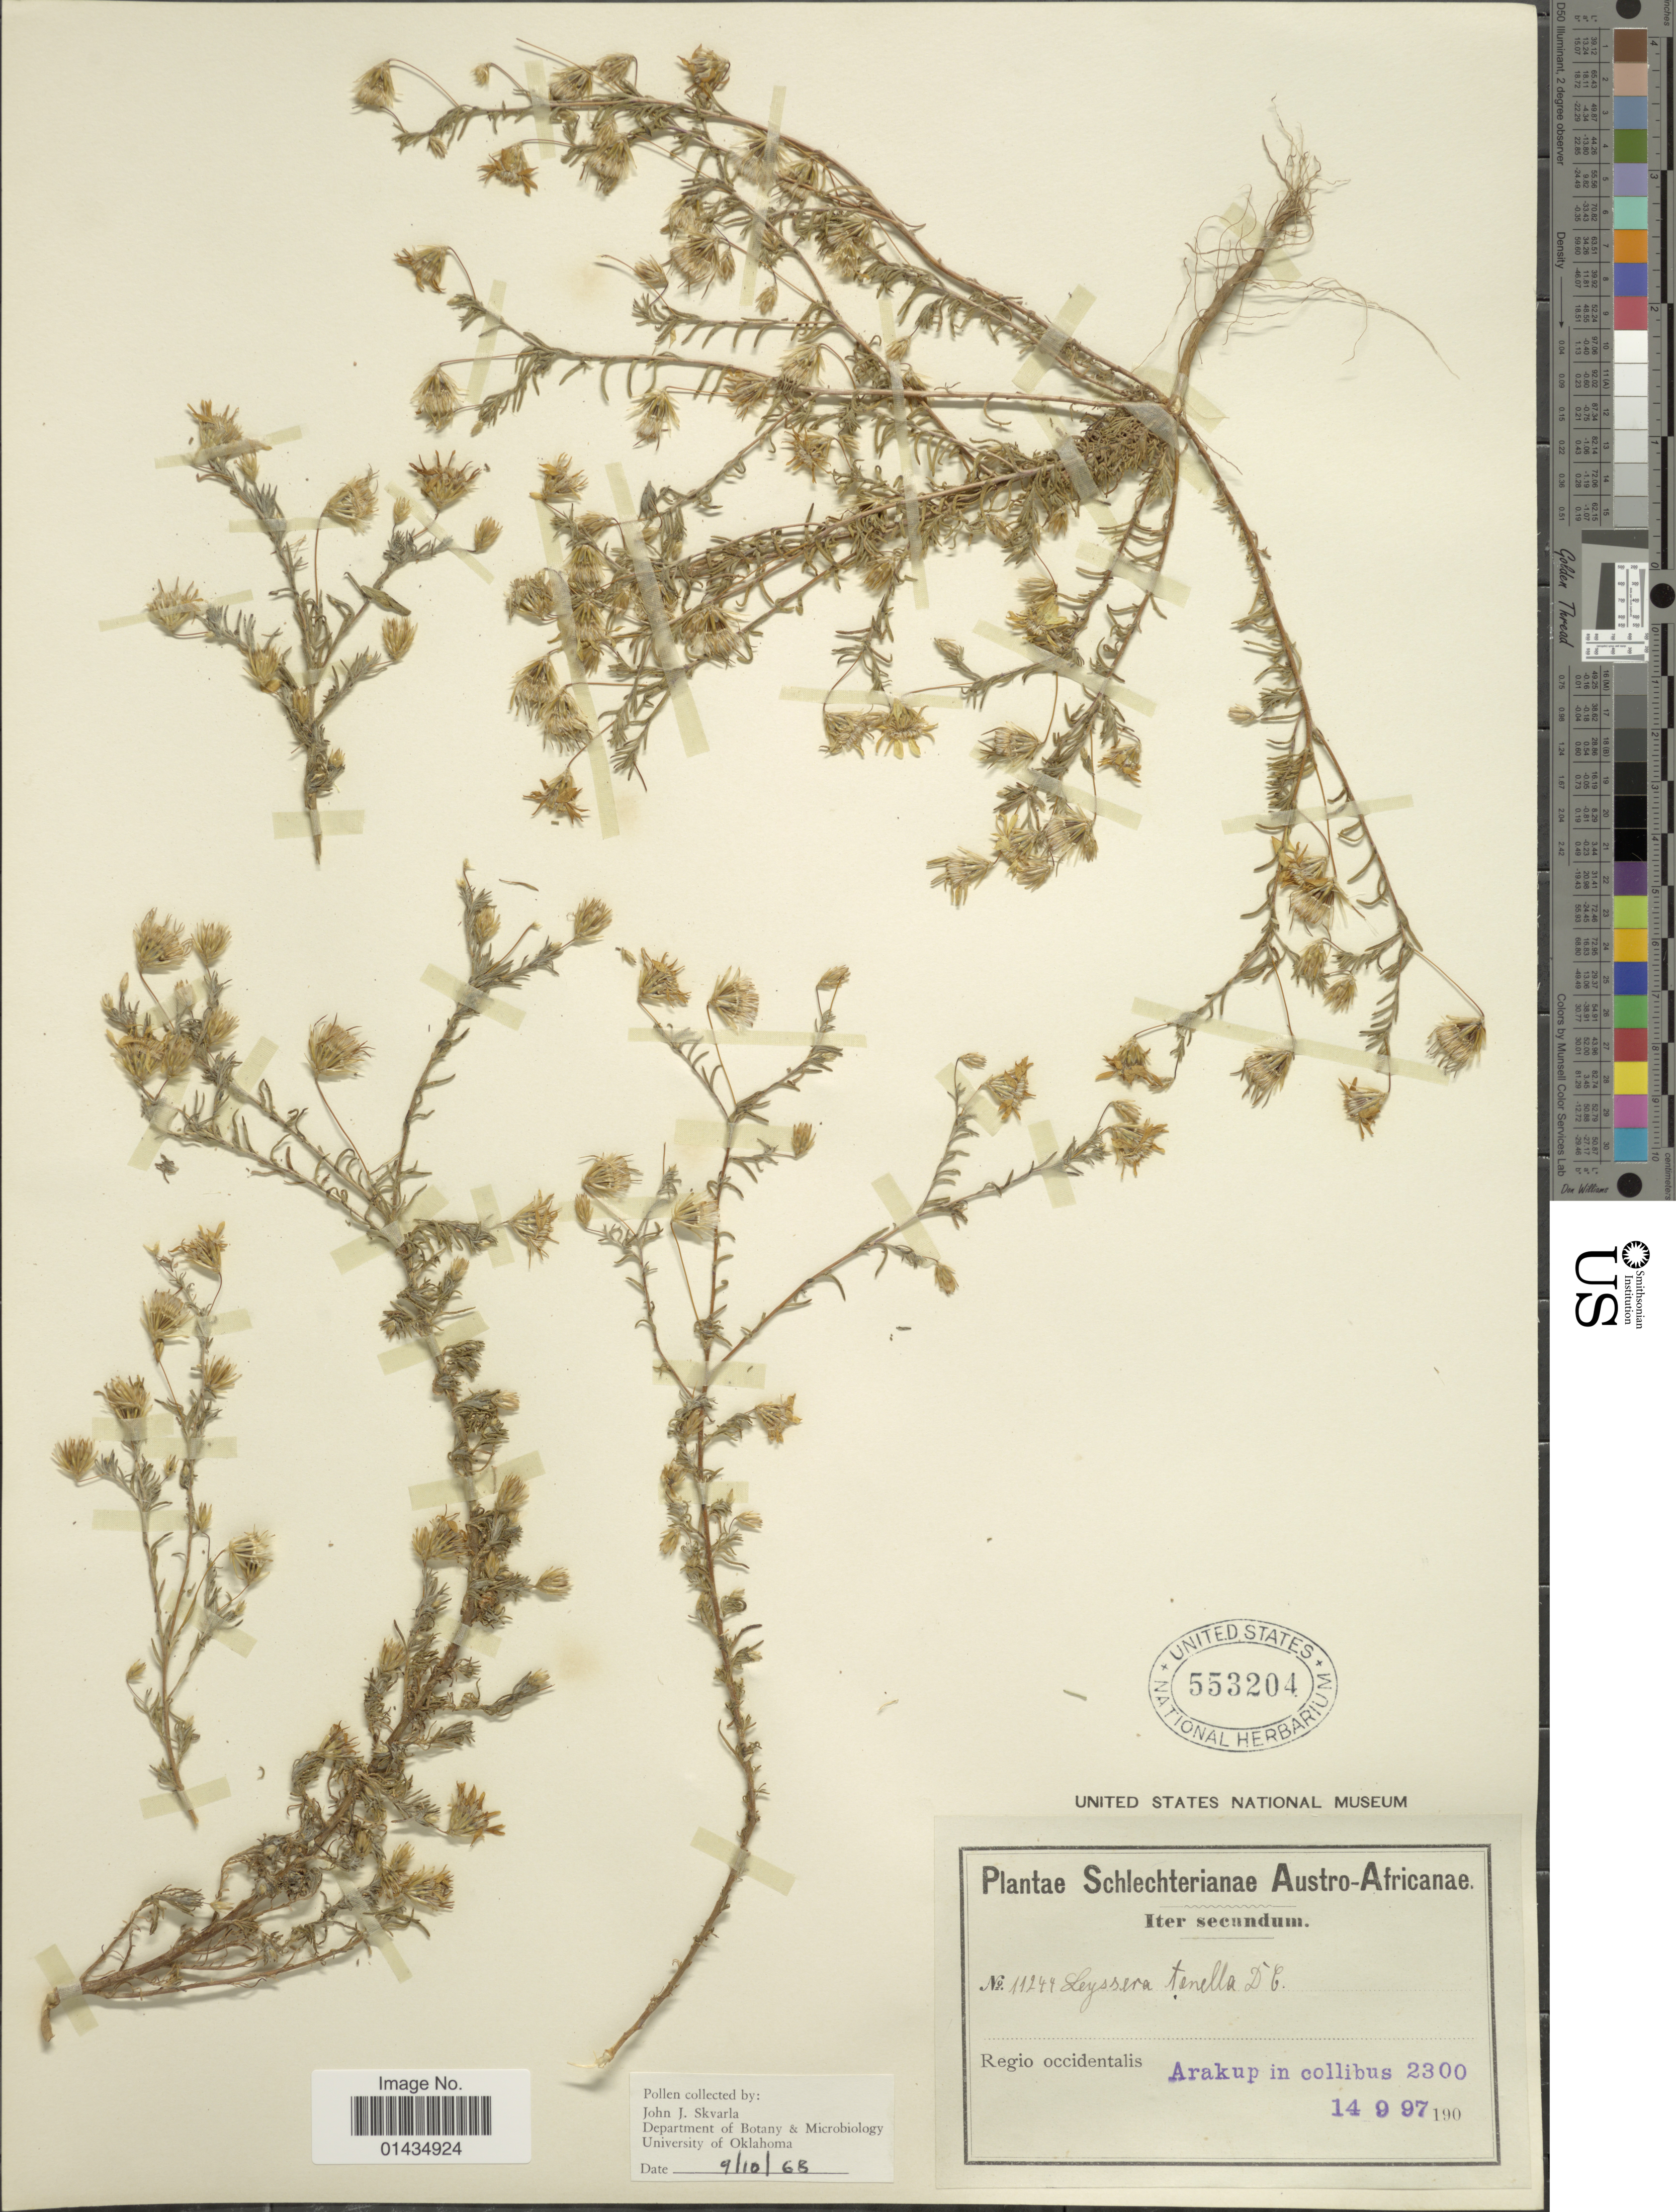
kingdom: Plantae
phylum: Tracheophyta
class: Magnoliopsida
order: Asterales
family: Asteraceae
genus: Leysera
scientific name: Leysera tenella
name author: DC.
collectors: Schlechter, --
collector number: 11244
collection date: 1997-09-14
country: South Africa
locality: Austro-Africanae, Regio occidentalis, Arakup in collibus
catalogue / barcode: US 553204